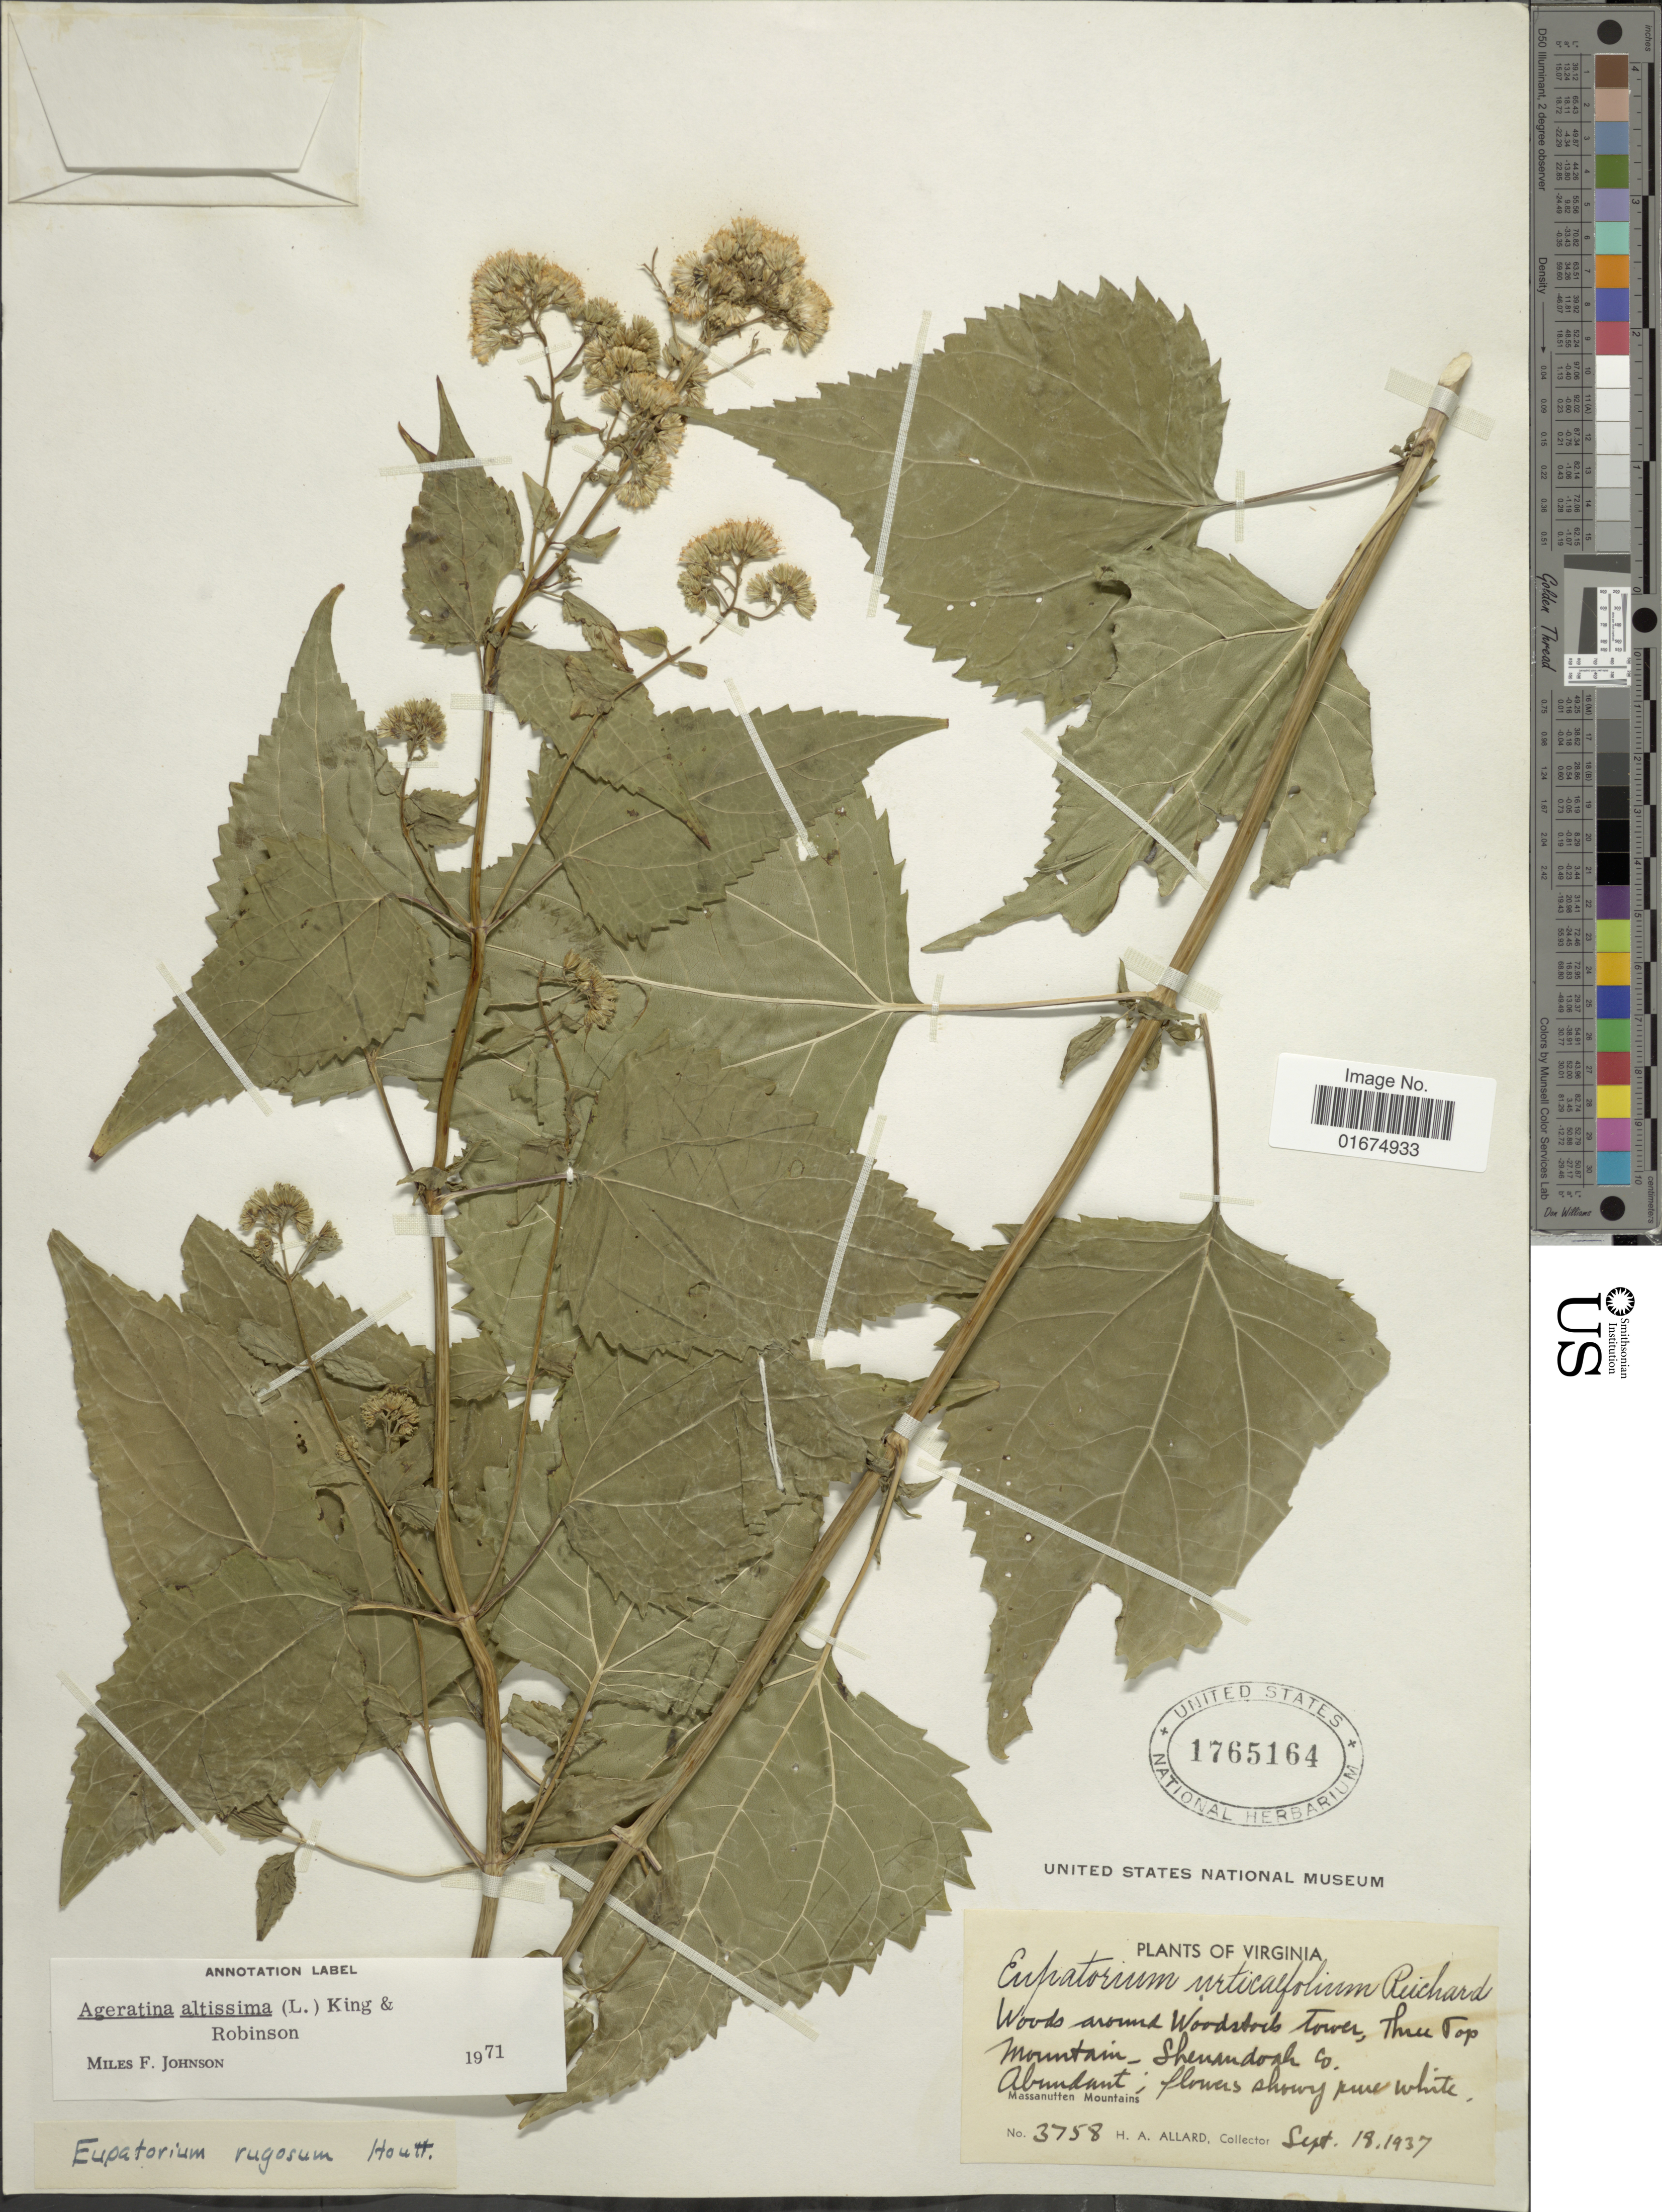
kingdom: Plantae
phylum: Tracheophyta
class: Magnoliopsida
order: Asterales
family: Asteraceae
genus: Ageratina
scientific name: Ageratina altissima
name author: (L.) R.M. King & H. Rob.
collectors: H. A. Allard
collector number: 3758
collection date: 1937-09-18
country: United States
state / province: Virginia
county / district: Shenandoah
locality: Woods around Woodstocks Tower, three top mountain, Shenandoah Co., Massanutten Mountain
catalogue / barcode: US 1765164